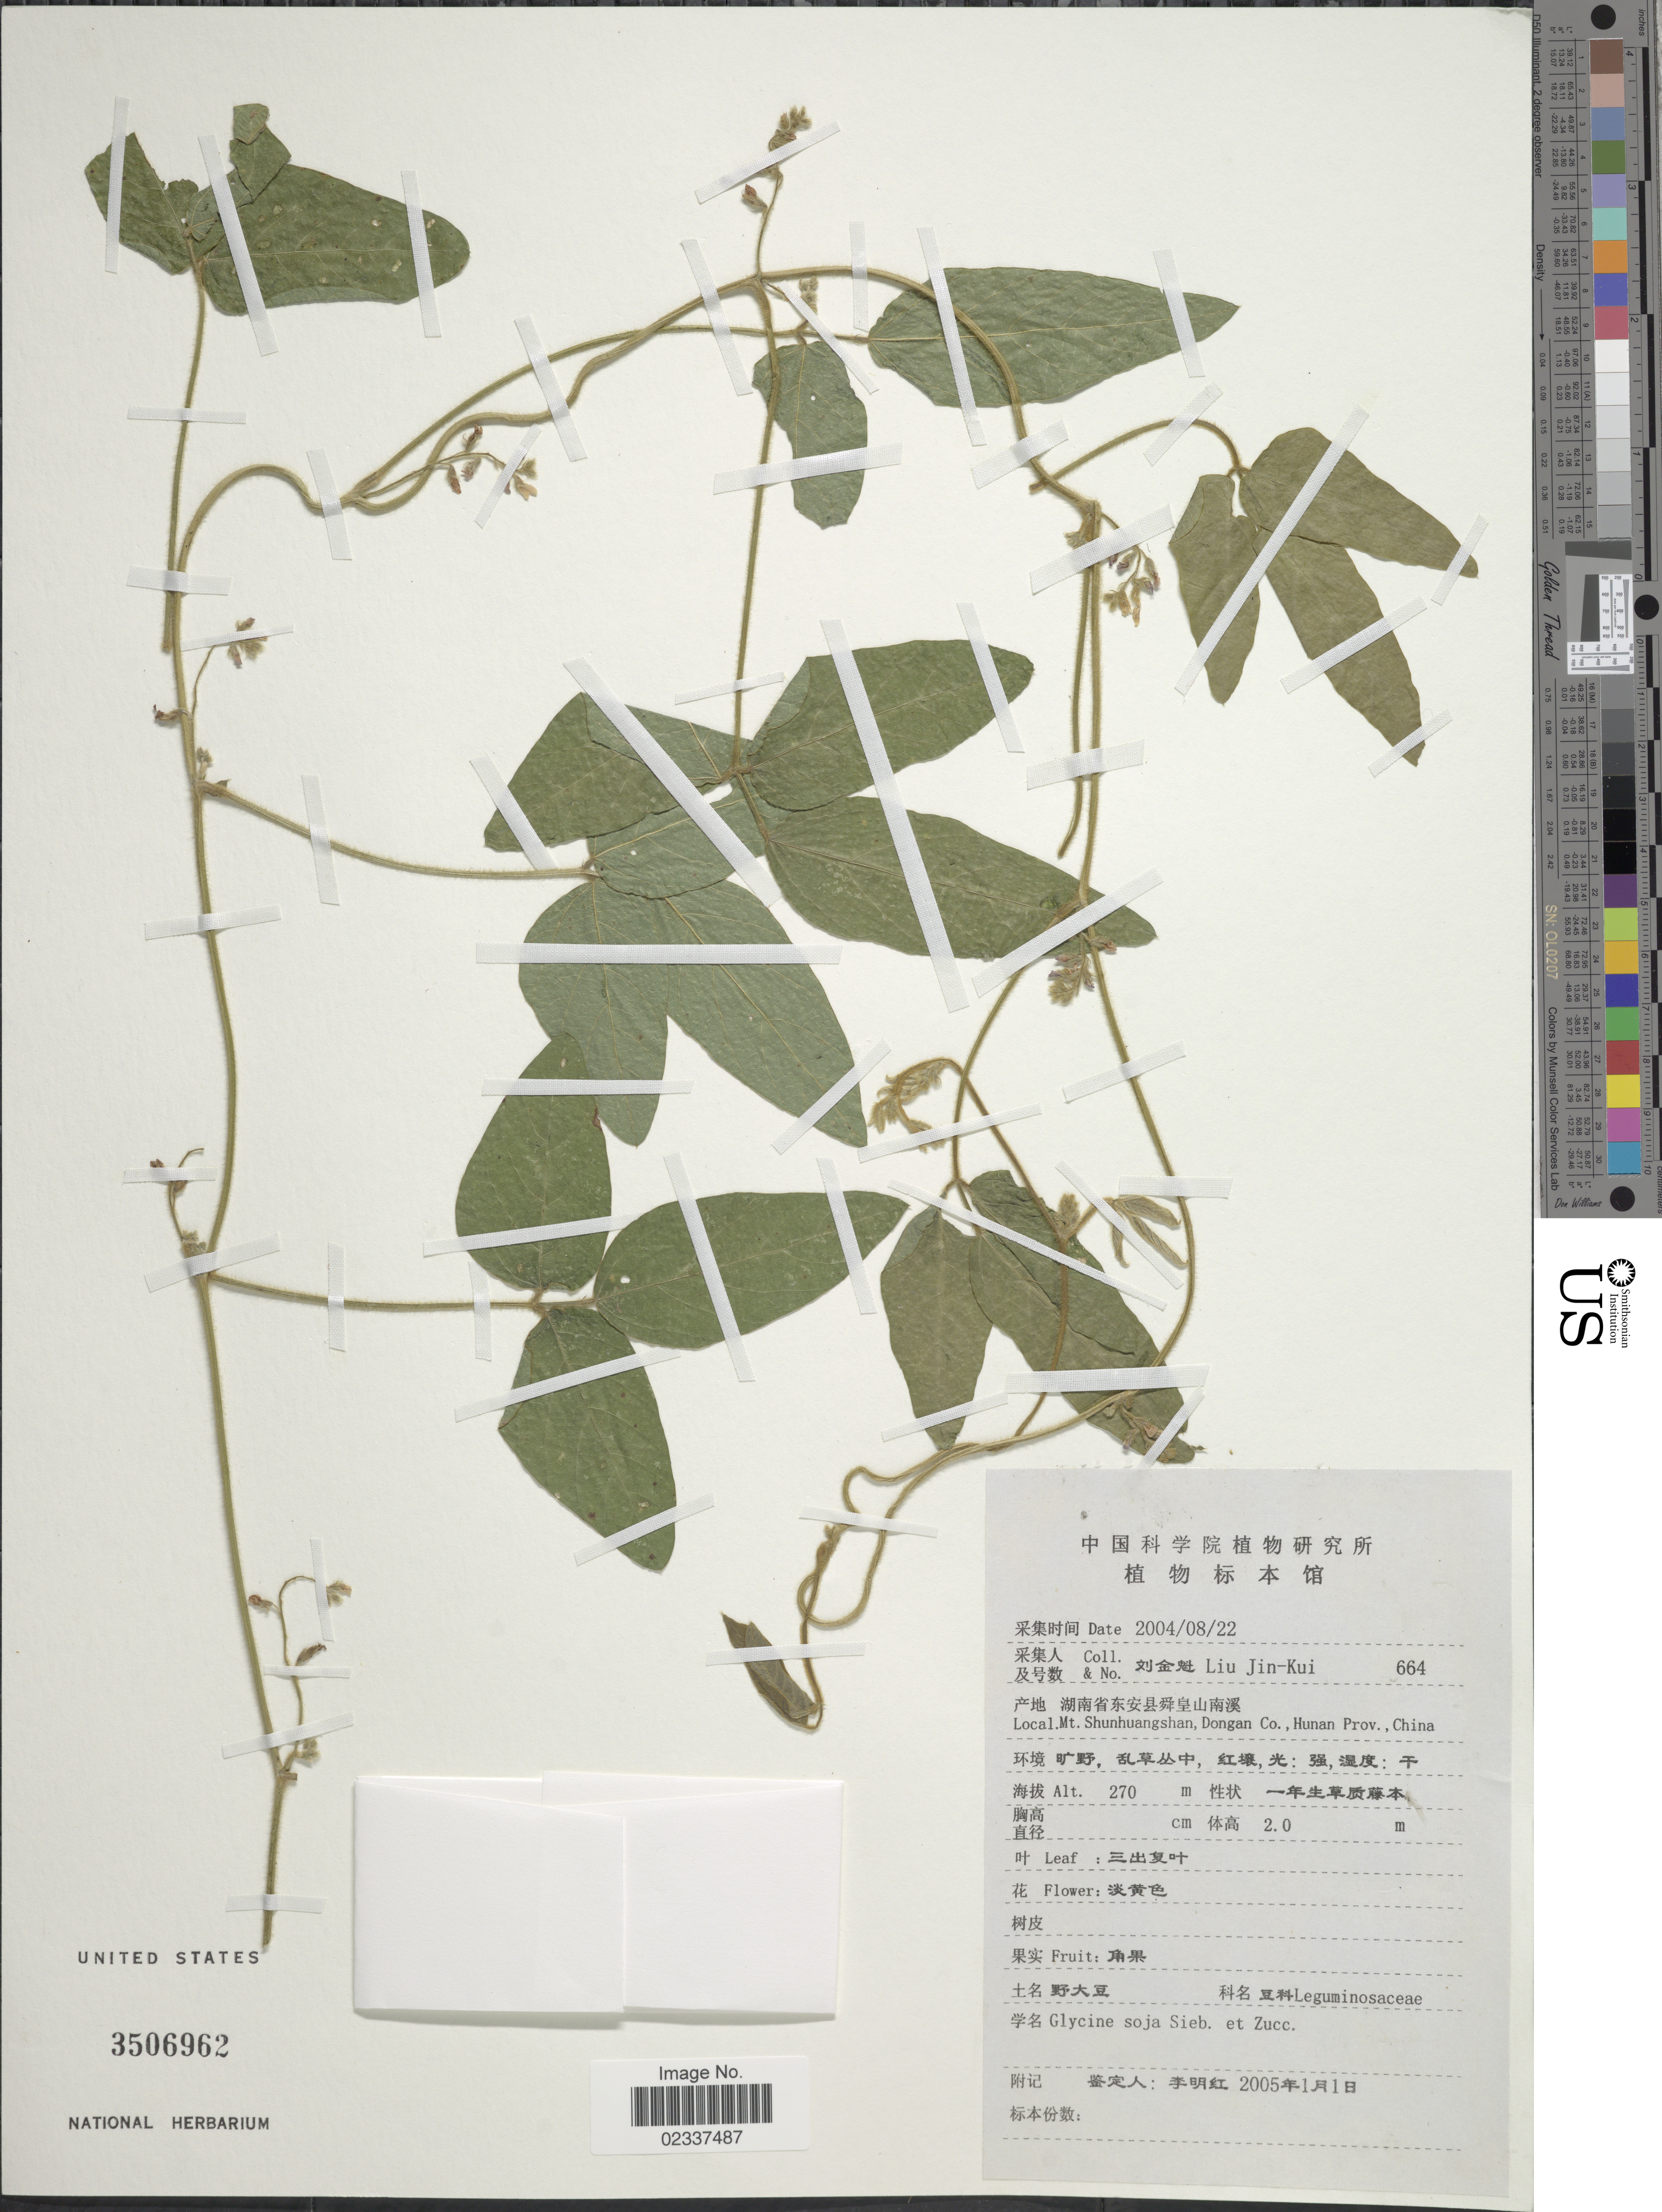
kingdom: Plantae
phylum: Tracheophyta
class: Magnoliopsida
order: Fabales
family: Fabaceae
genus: Glycine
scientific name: Glycine soja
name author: Siebold & Zucc.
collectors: L. Jin-Kui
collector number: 664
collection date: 2004-08-22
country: China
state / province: Hunan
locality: Mt. Shunhuangshan, Dongan Co.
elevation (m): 270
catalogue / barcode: US 3506962